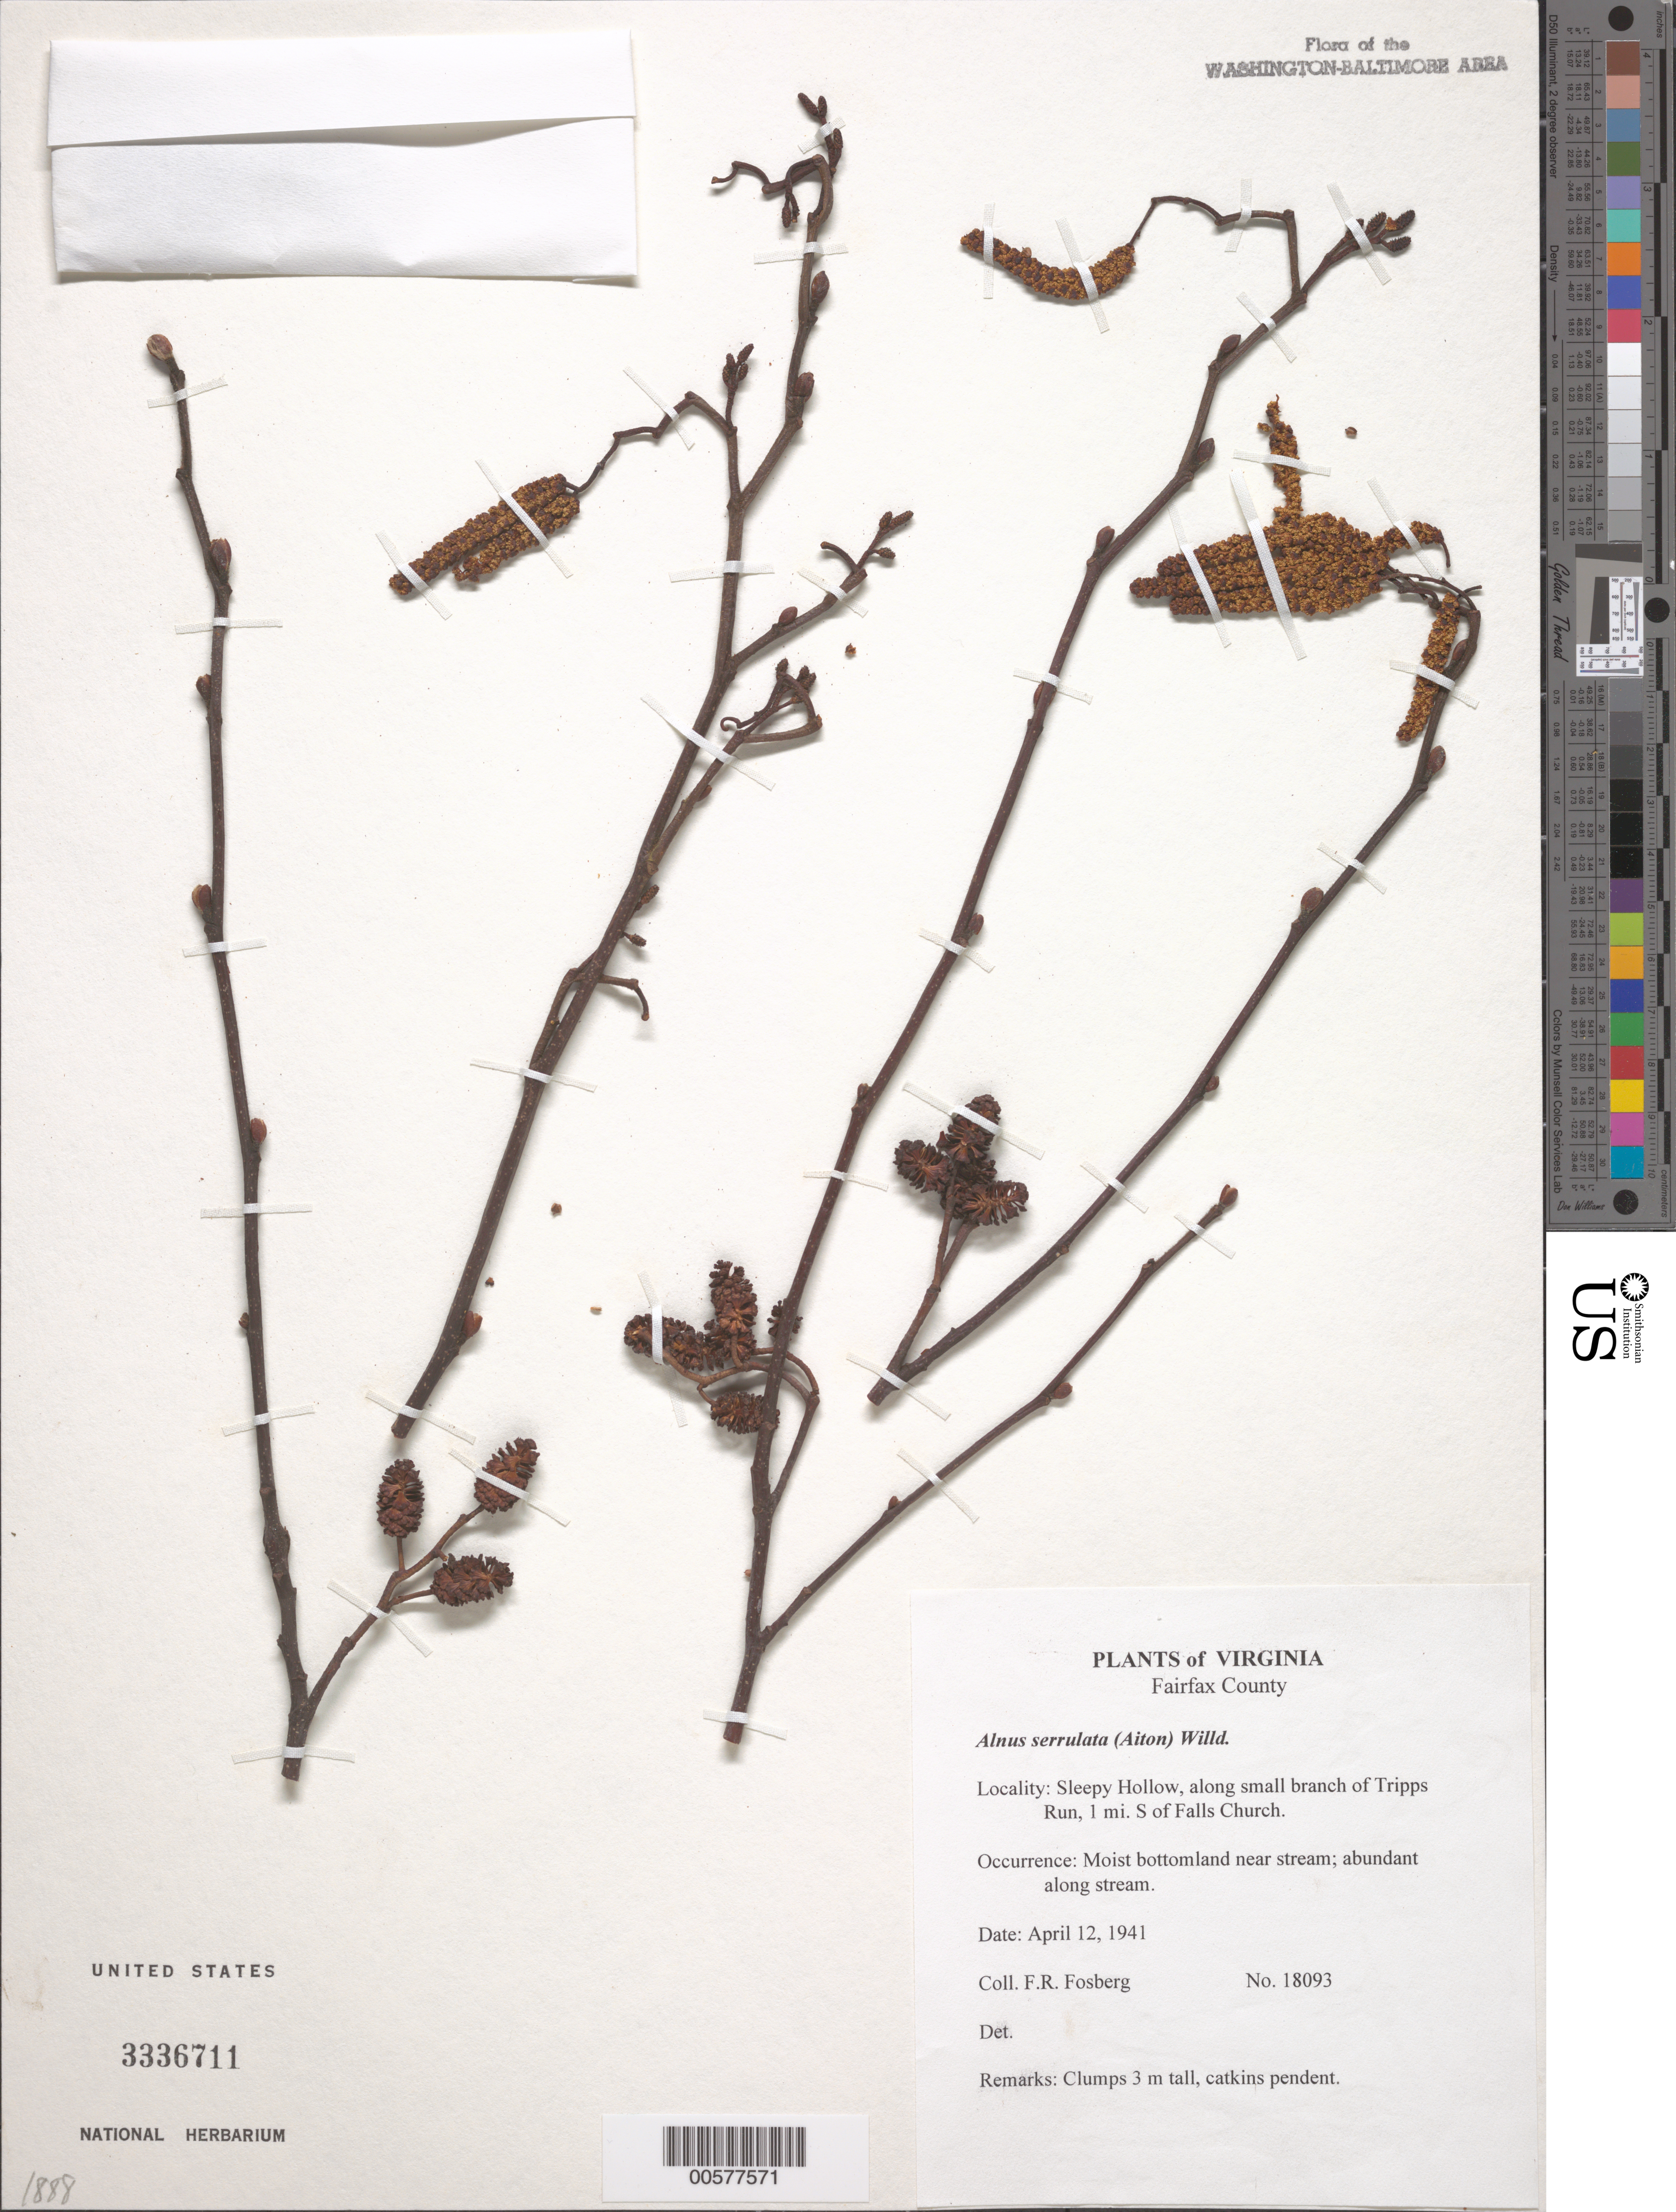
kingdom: Plantae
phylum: Tracheophyta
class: Magnoliopsida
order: Fagales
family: Betulaceae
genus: Alnus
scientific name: Alnus serrulata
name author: (Aiton) Willd.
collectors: F. R. Fosberg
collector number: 18093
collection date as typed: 12 Apr 1941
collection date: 1941-04-12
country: United States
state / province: Virginia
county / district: Fairfax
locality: Sleepy Hollow, along small branch of Tripps Run, 1 mi. S of Falls Church.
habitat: Moist bottomland near stream; abundant along stream.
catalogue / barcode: US 3336711